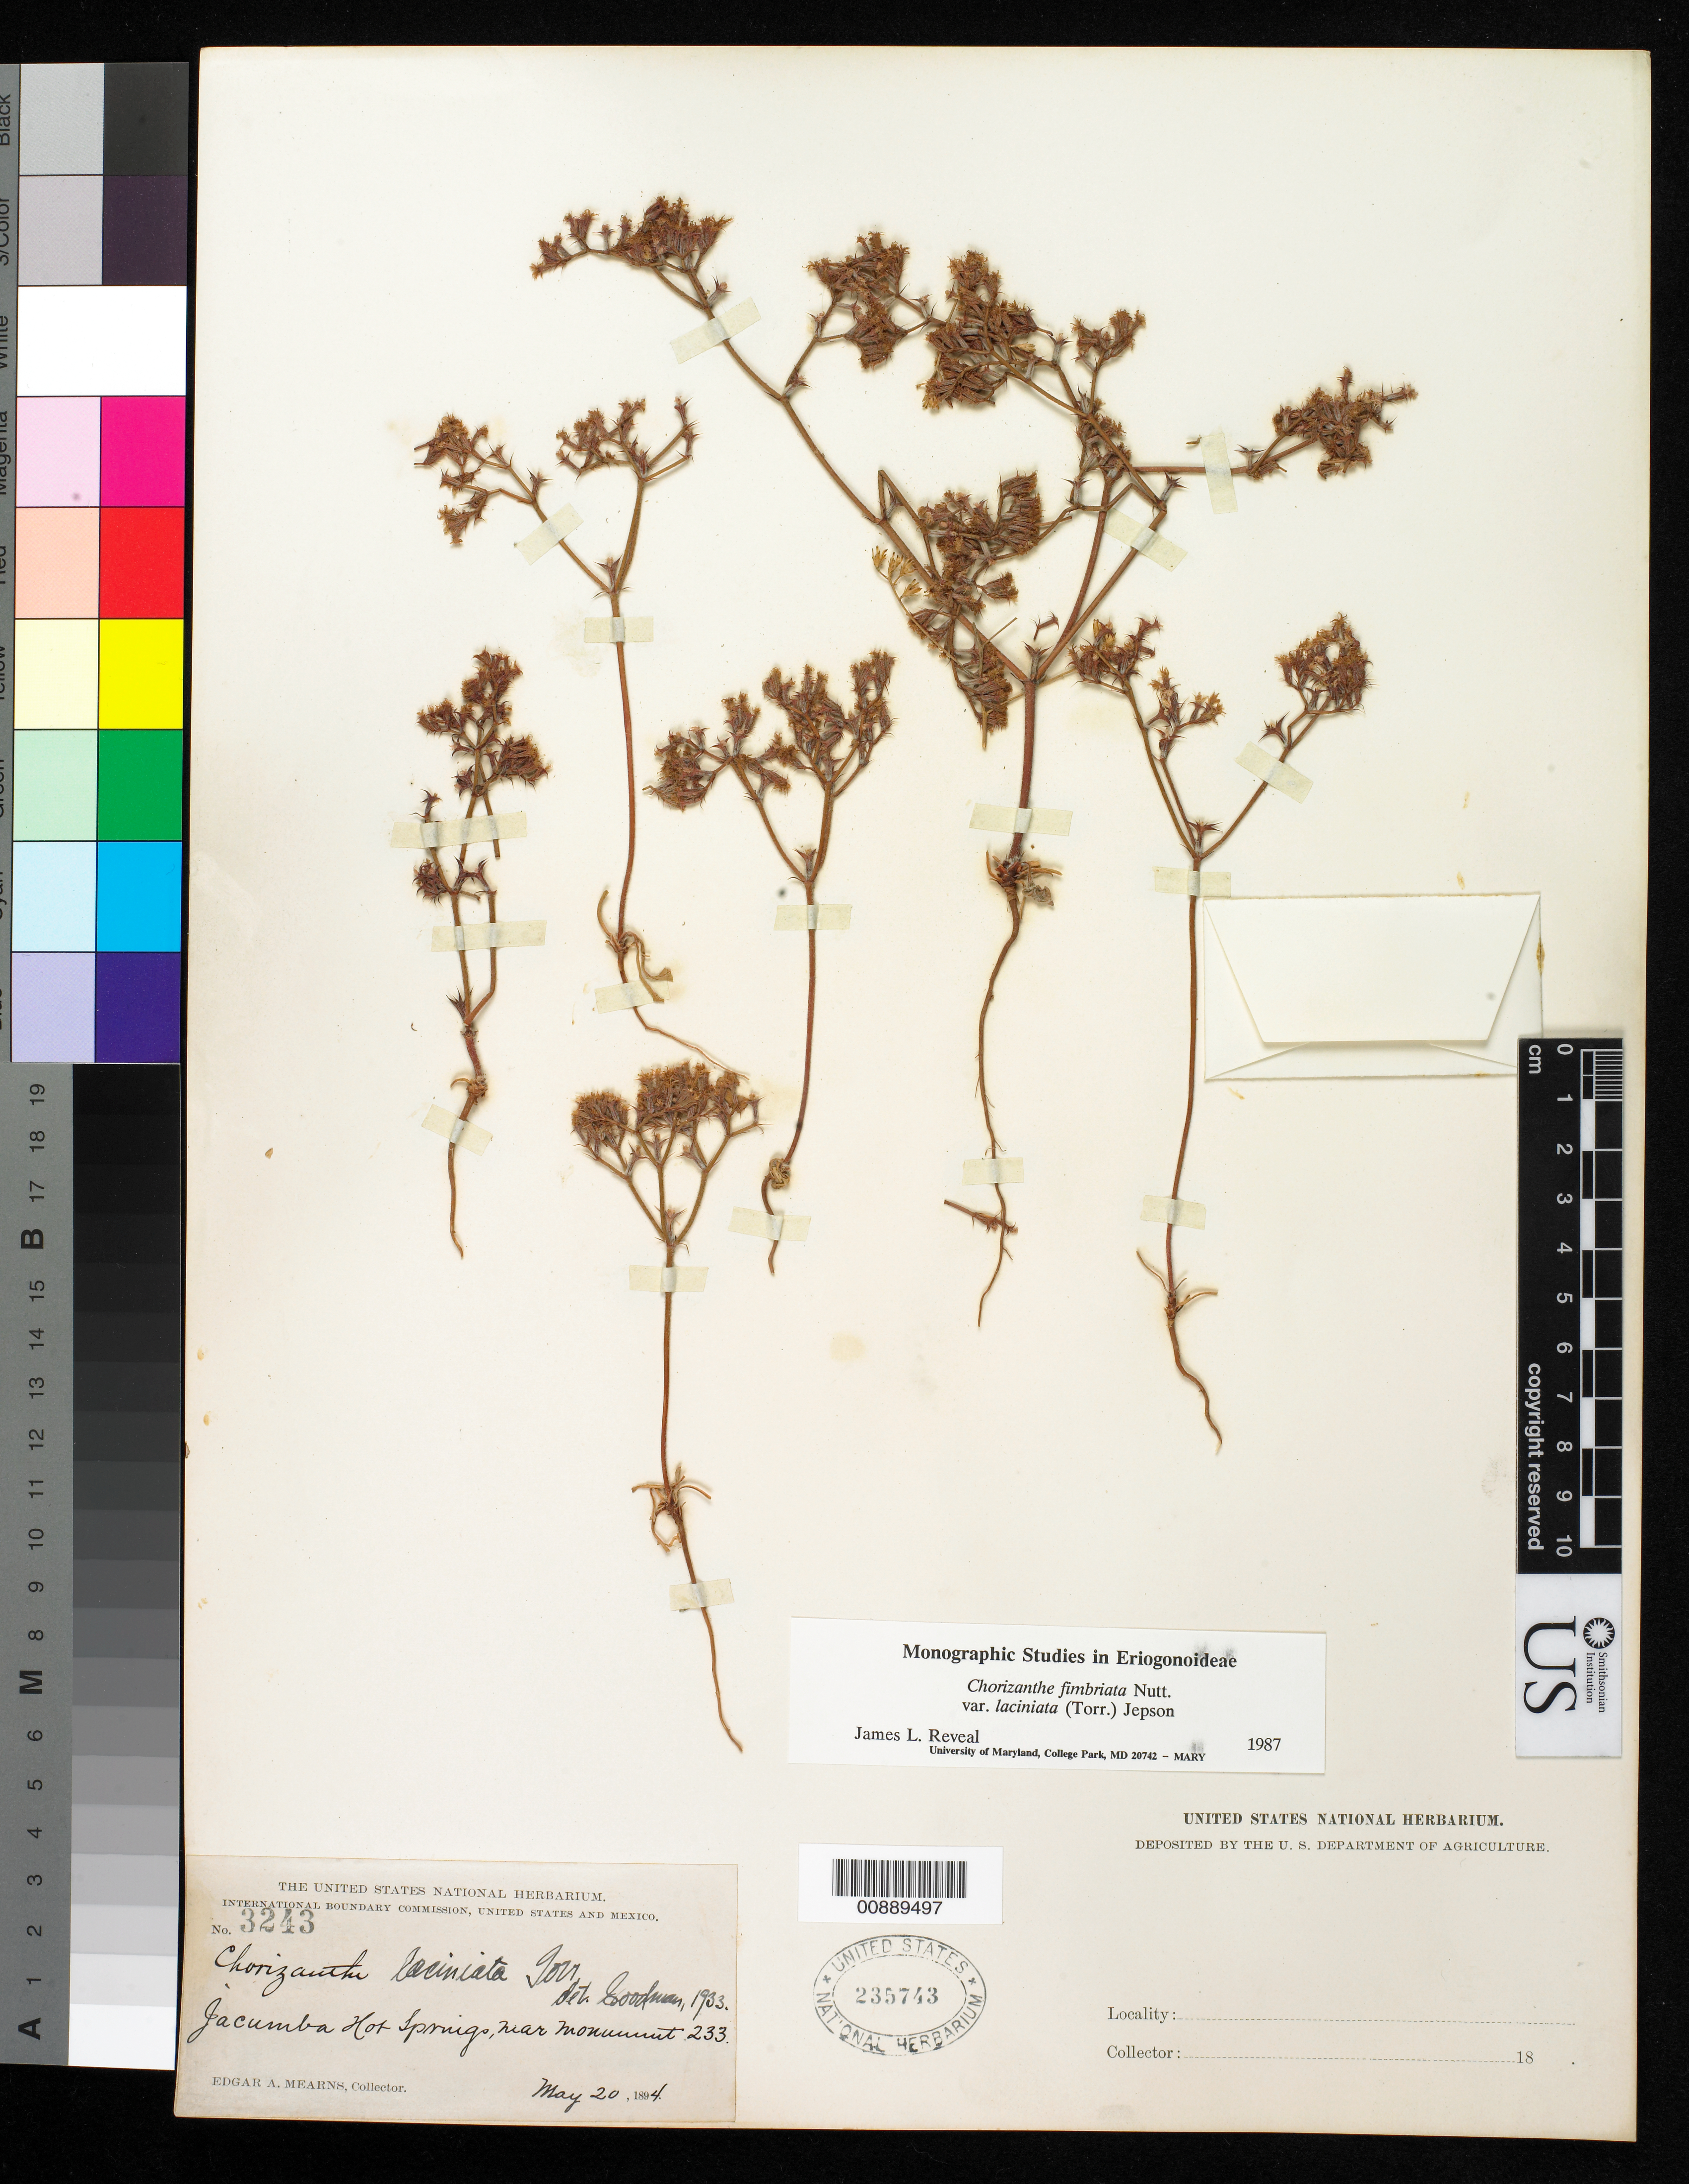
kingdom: Plantae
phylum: Tracheophyta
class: Magnoliopsida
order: Caryophyllales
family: Polygonaceae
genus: Chorizanthe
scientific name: Chorizanthe fimbriata var. laciniata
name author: Nutt.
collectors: E. A. Mearns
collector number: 3243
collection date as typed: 20 May 1894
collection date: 1894-05-20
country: United States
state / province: California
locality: Jacumba Hot Springs, near Monument 233.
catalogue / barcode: US 235743